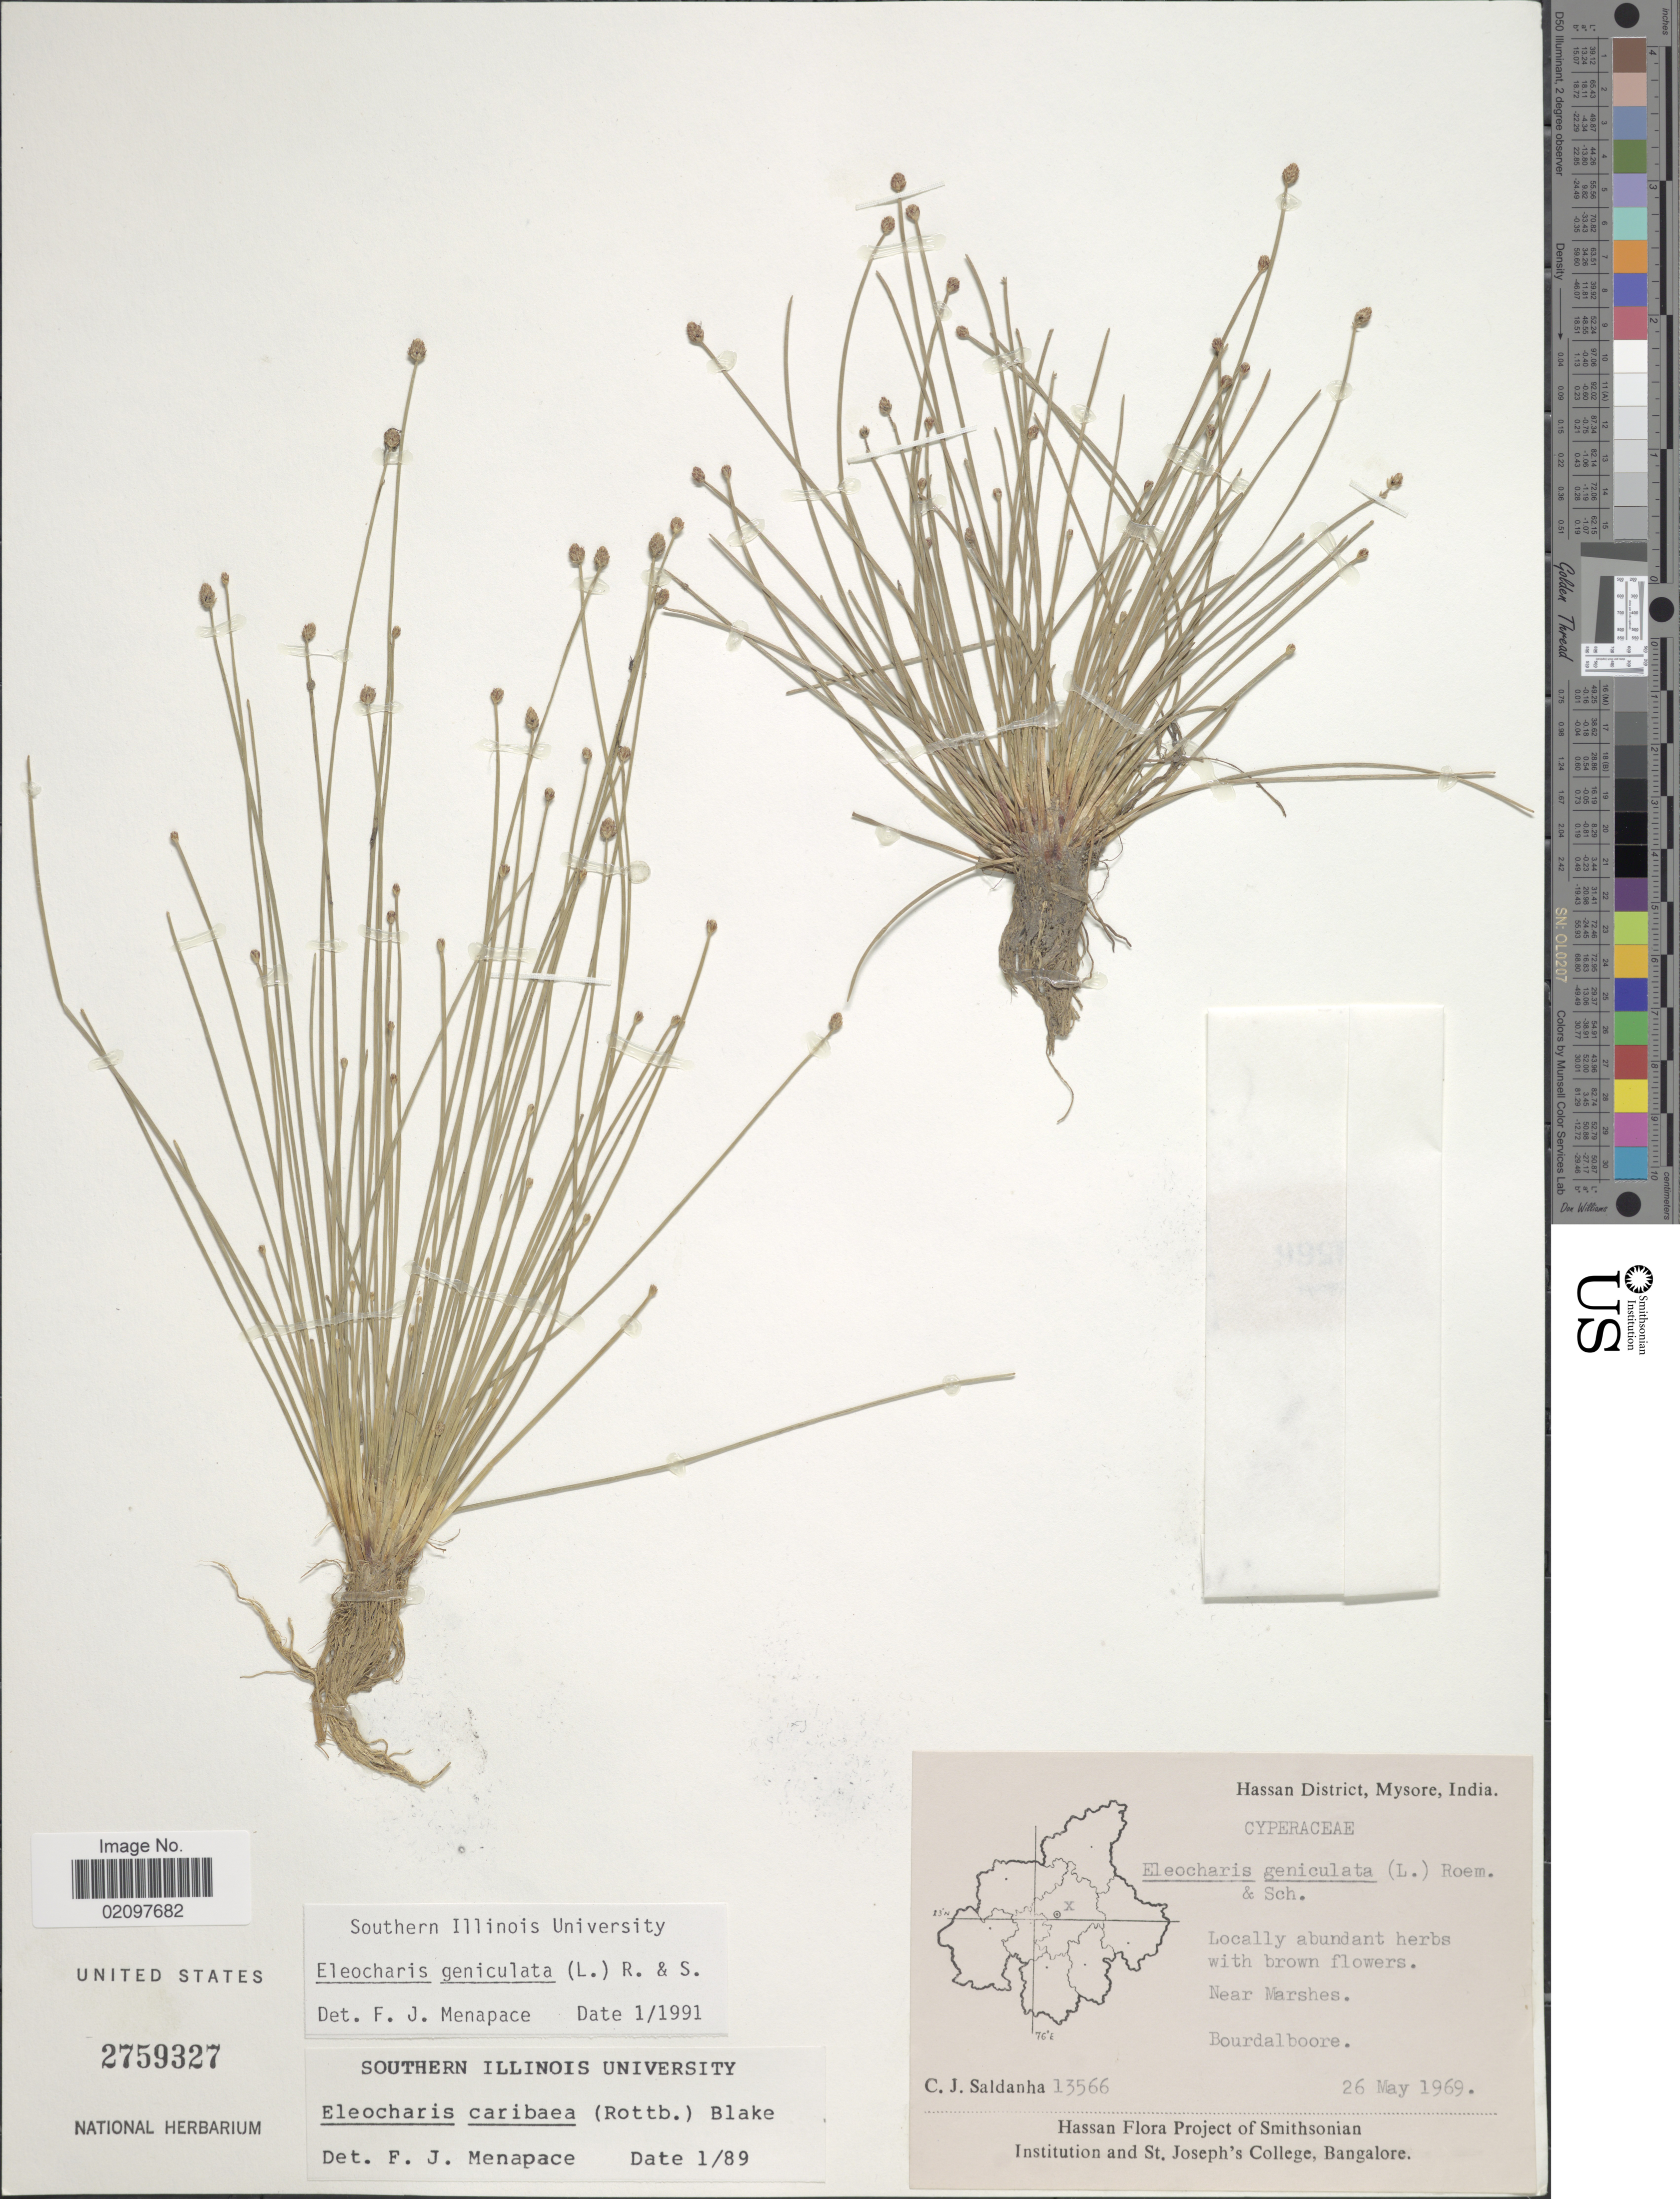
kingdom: Plantae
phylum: Tracheophyta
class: Liliopsida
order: Poales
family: Cyperaceae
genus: Eleocharis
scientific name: Eleocharis geniculata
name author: (L.) Roem. & Schult.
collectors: C. J. Saldanha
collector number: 13566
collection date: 1969-05-26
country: India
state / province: Karnataka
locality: Hassan District, Mysore, Near Marshes, Bourdalboore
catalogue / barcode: US 2759327